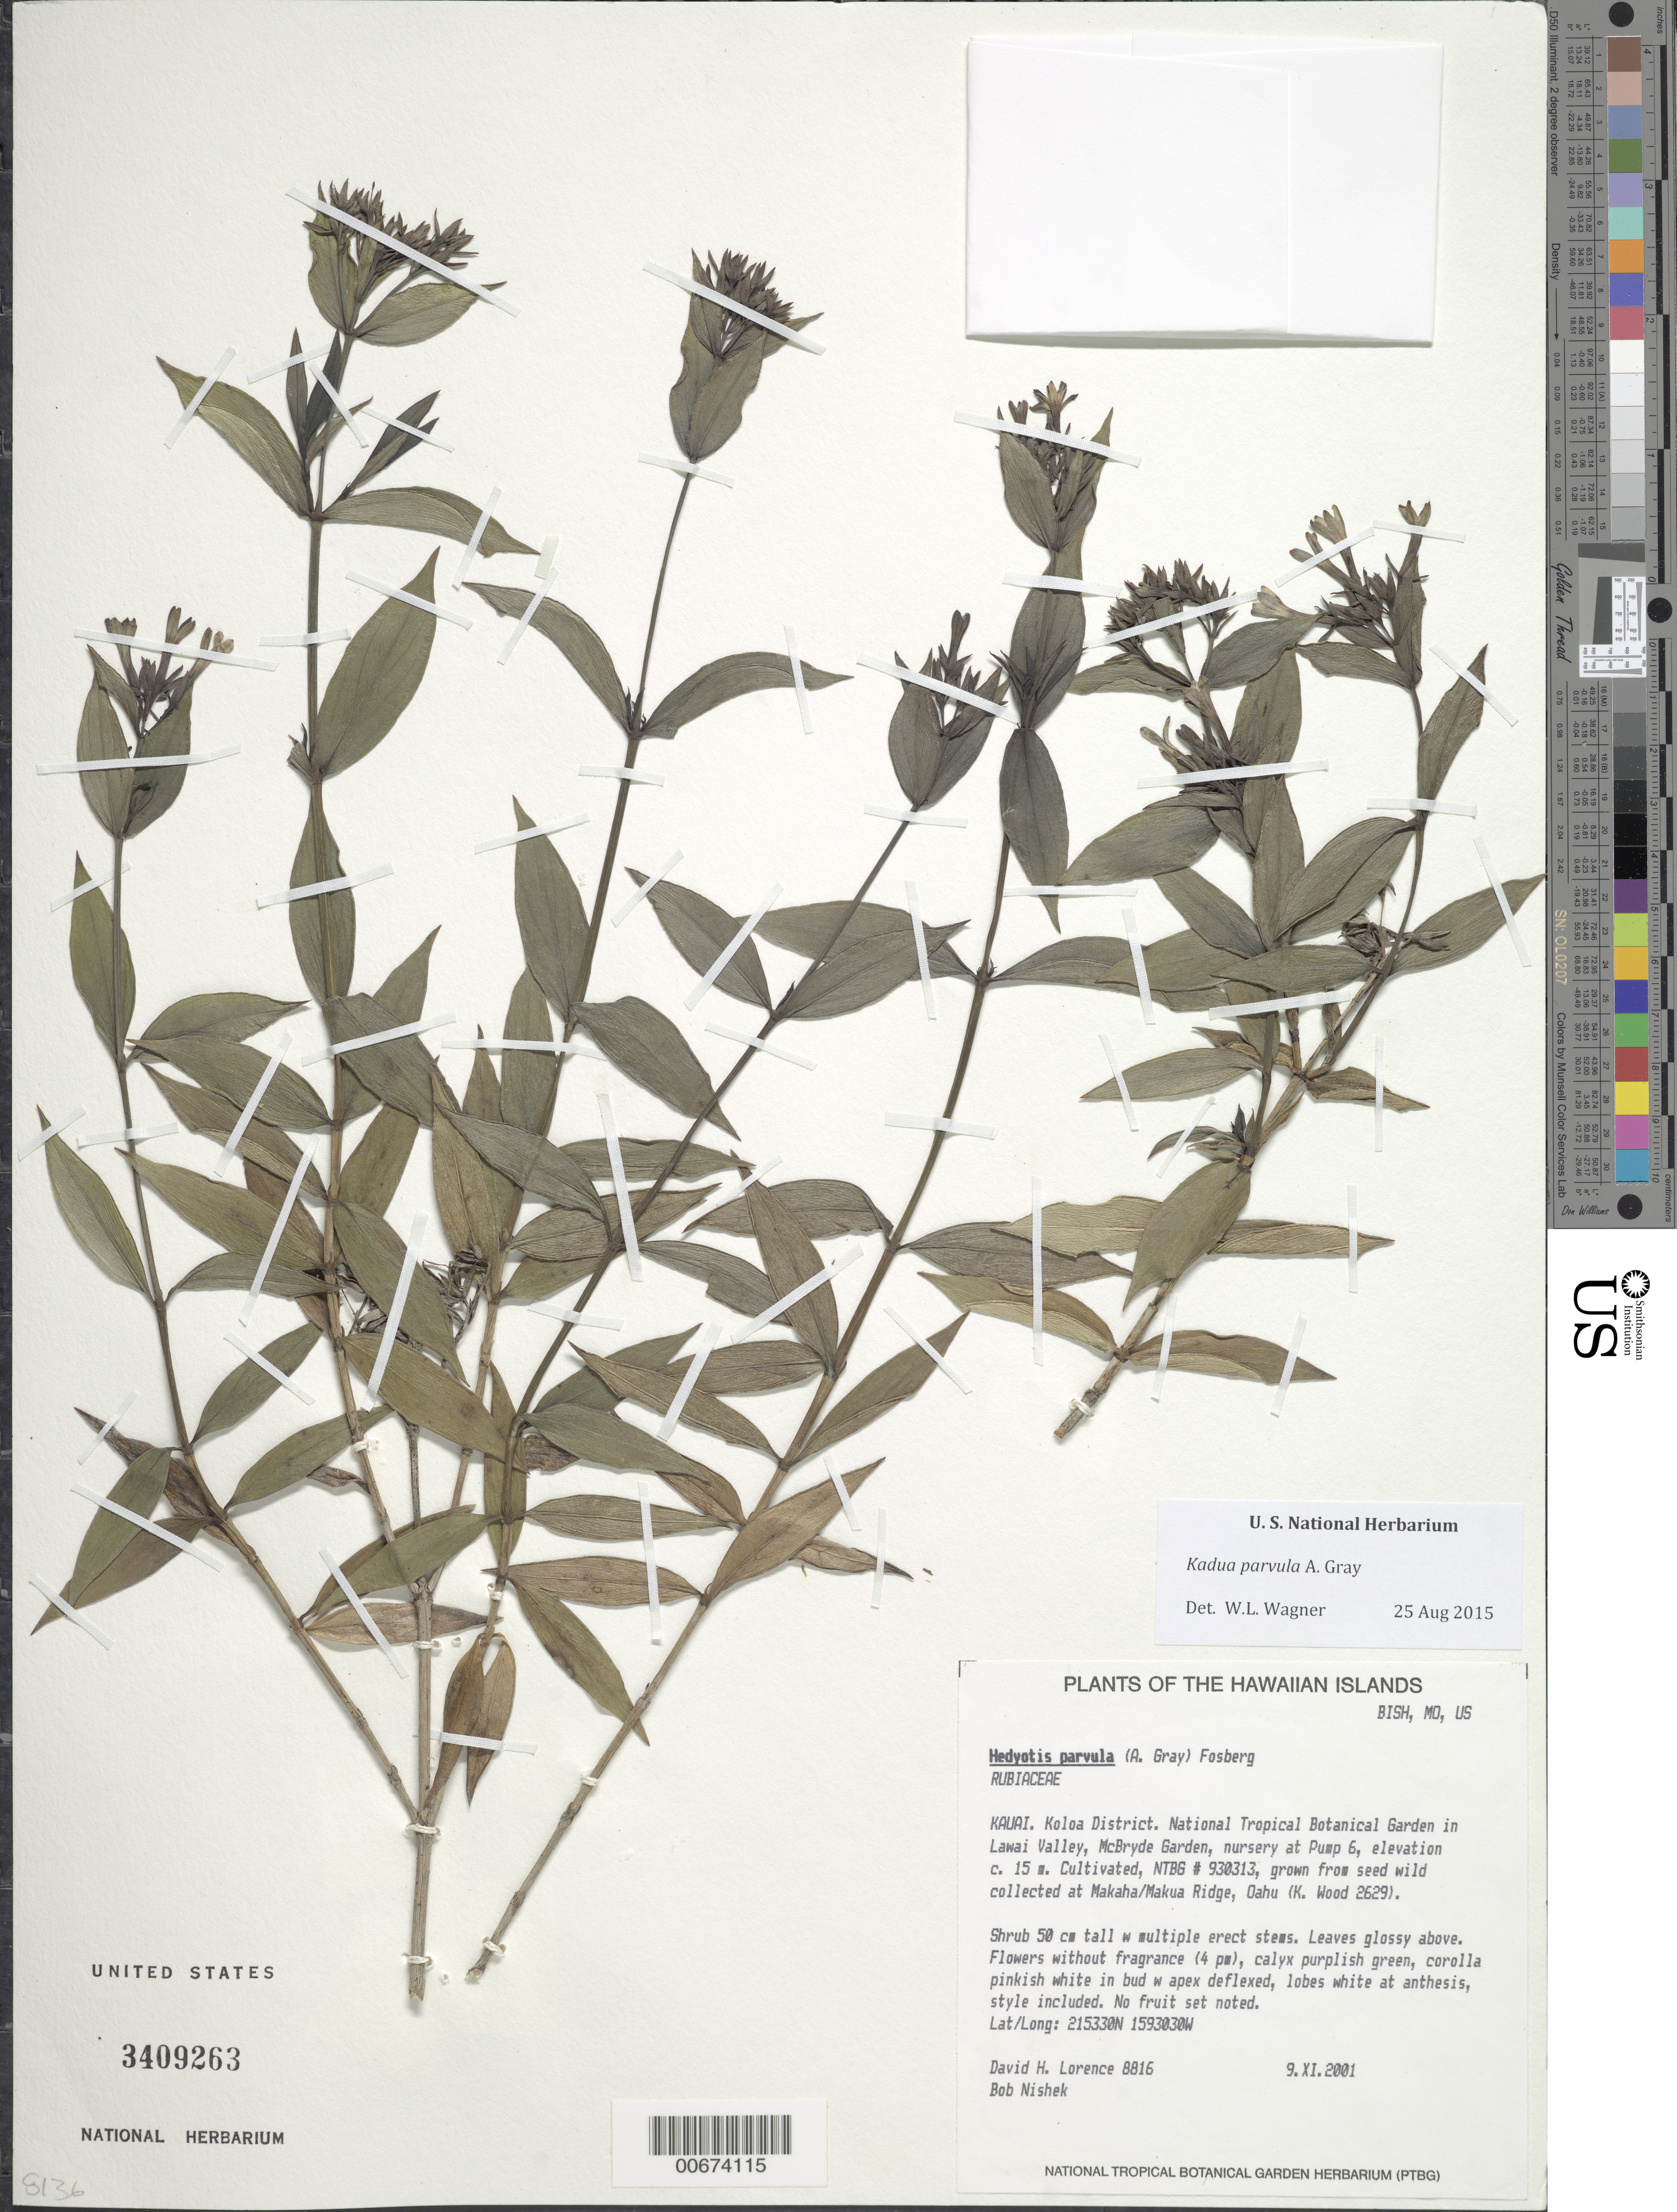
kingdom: Plantae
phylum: Tracheophyta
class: Magnoliopsida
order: Gentianales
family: Rubiaceae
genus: Kadua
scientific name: Kadua parvula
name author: A. Gray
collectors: D. Lorence & B. Nishek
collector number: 8816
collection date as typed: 9 Nov 2001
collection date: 2001-11-09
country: United States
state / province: Hawaii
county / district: Kauai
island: Kaua'i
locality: National Tropical Botanical Garden in Lawai Valley, McBryde Garden, nursery at pump 6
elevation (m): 15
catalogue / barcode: US 3409263